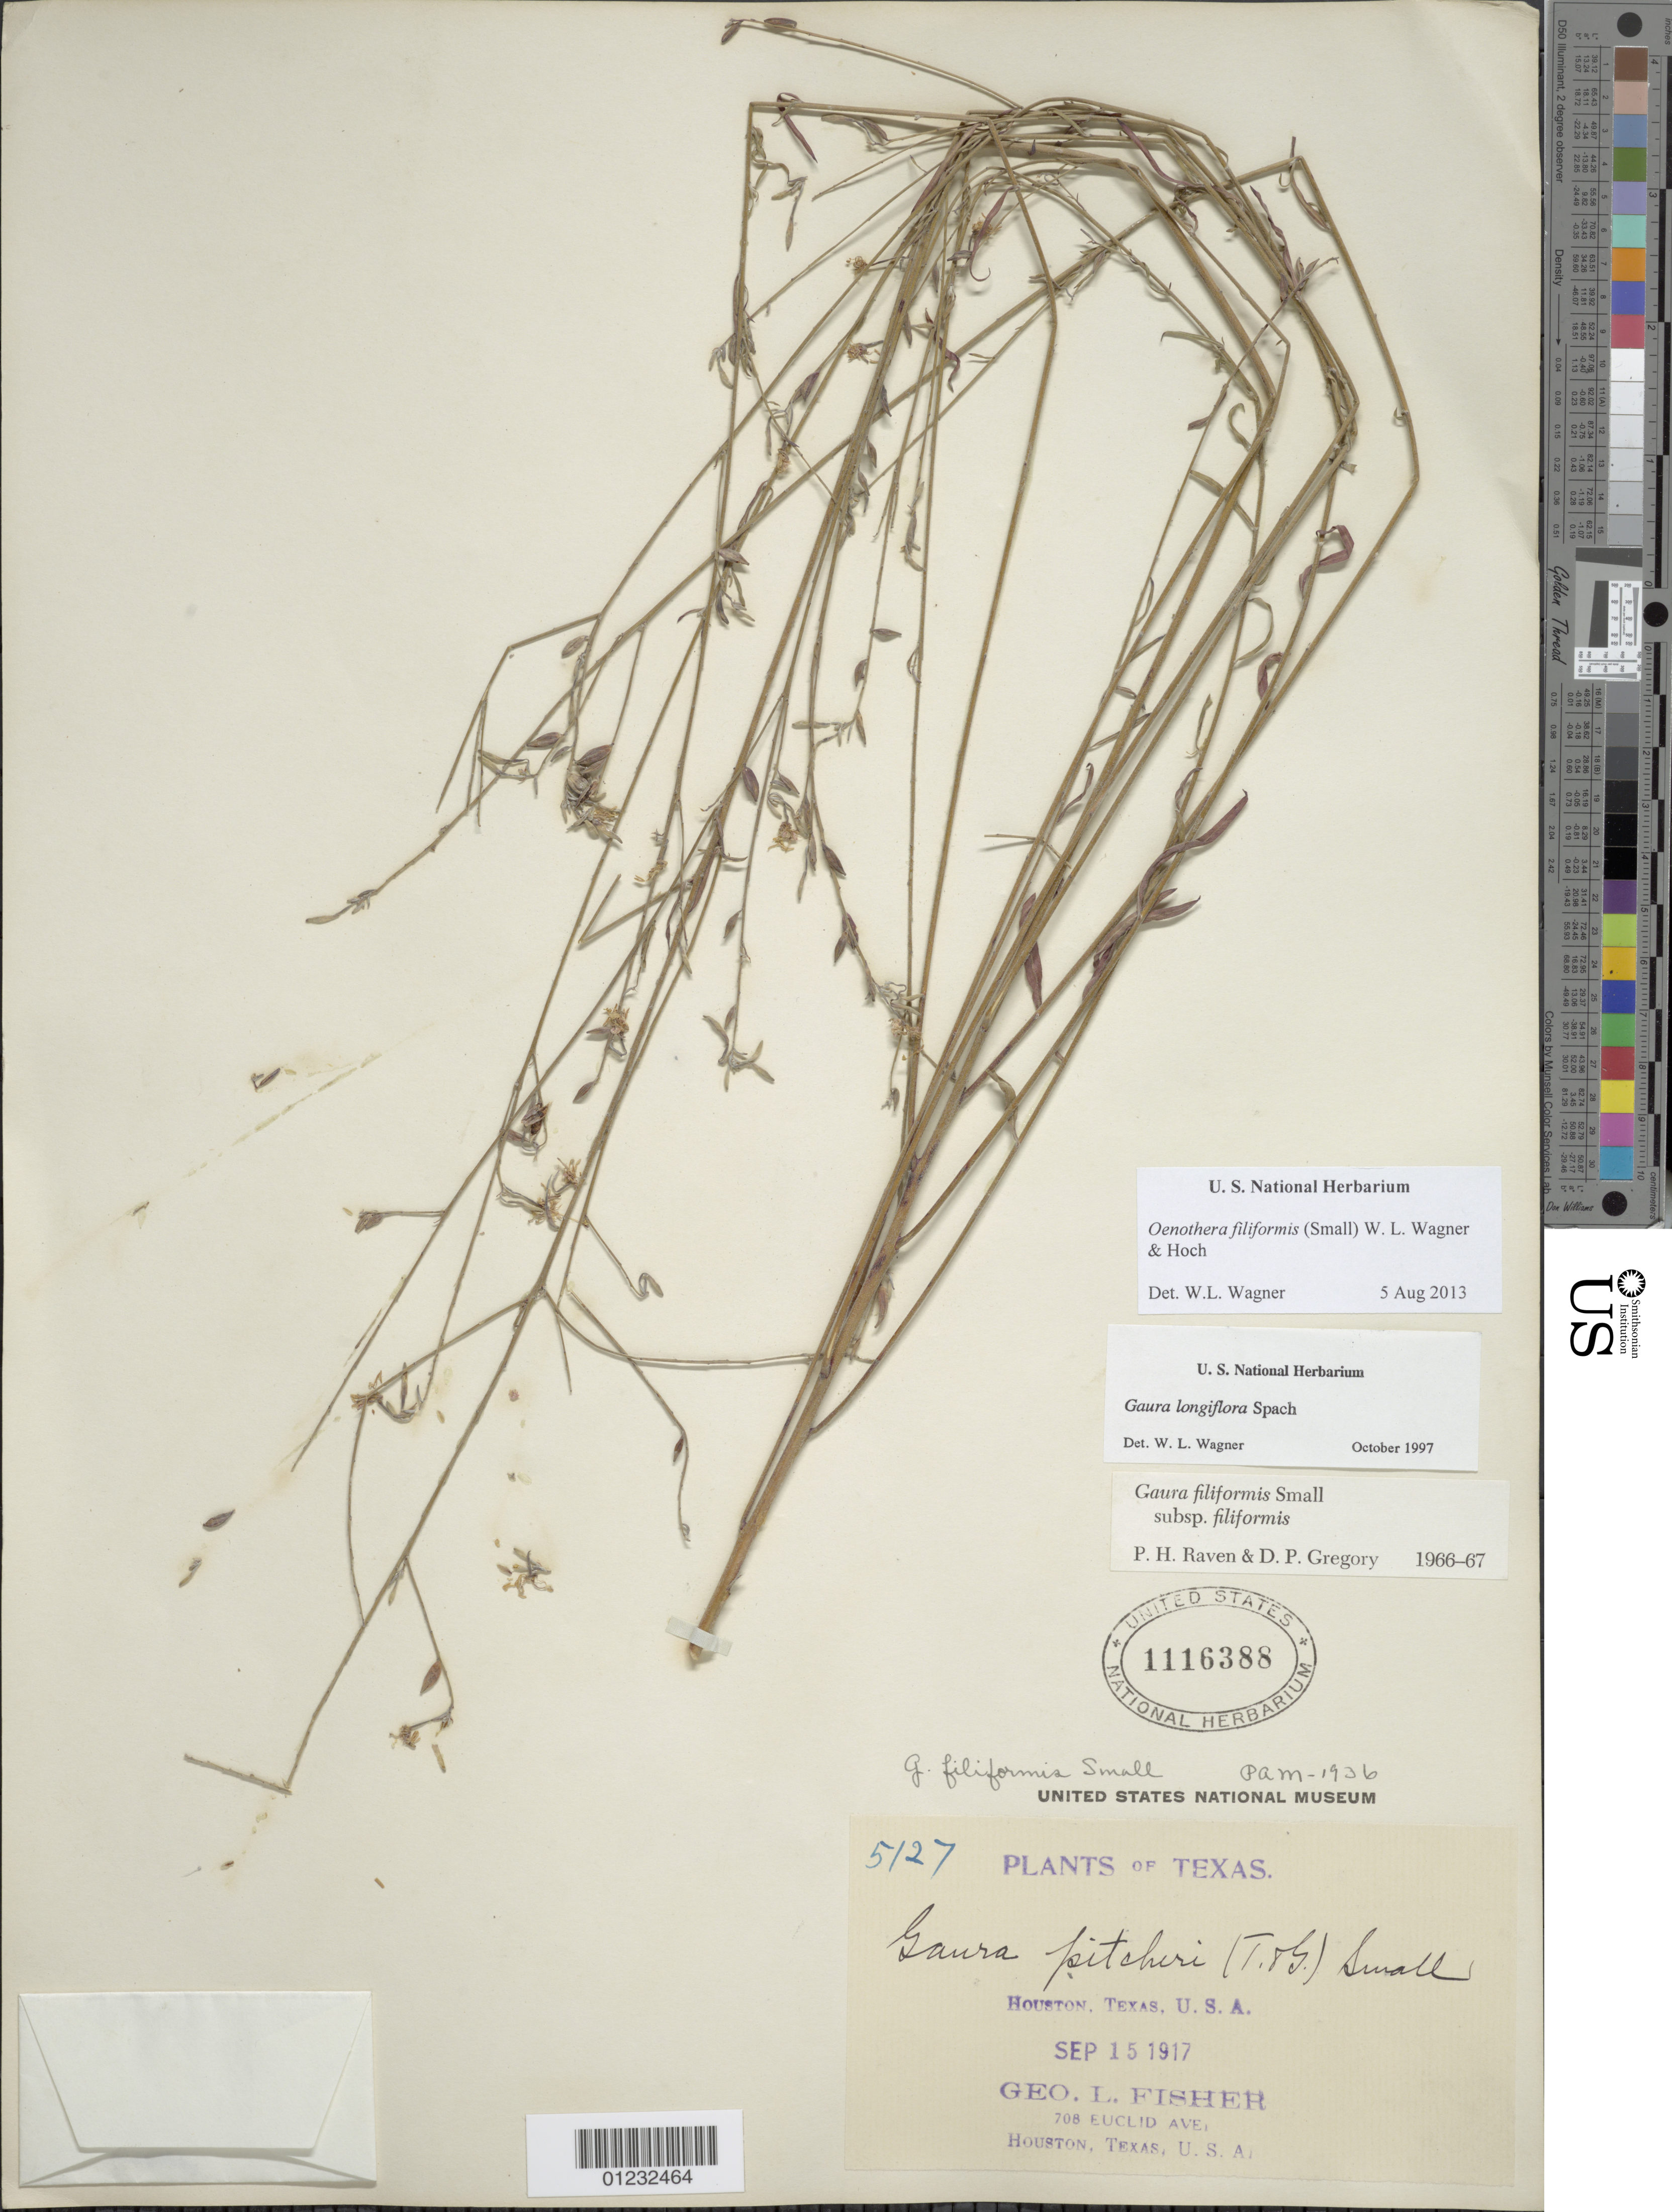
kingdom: Plantae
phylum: Tracheophyta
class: Magnoliopsida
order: Myrtales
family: Onagraceae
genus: Oenothera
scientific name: Oenothera filiformis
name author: (Small) W.L. Wagner & Hoch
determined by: Wagner, W. L., (BOT), Smithsonian Institution - National Museum of Natural History (UNITED STATES)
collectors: G. L. Fisher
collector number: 5127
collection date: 1917-09-15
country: United States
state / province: Texas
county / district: Harris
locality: Houston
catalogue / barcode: US 1116388